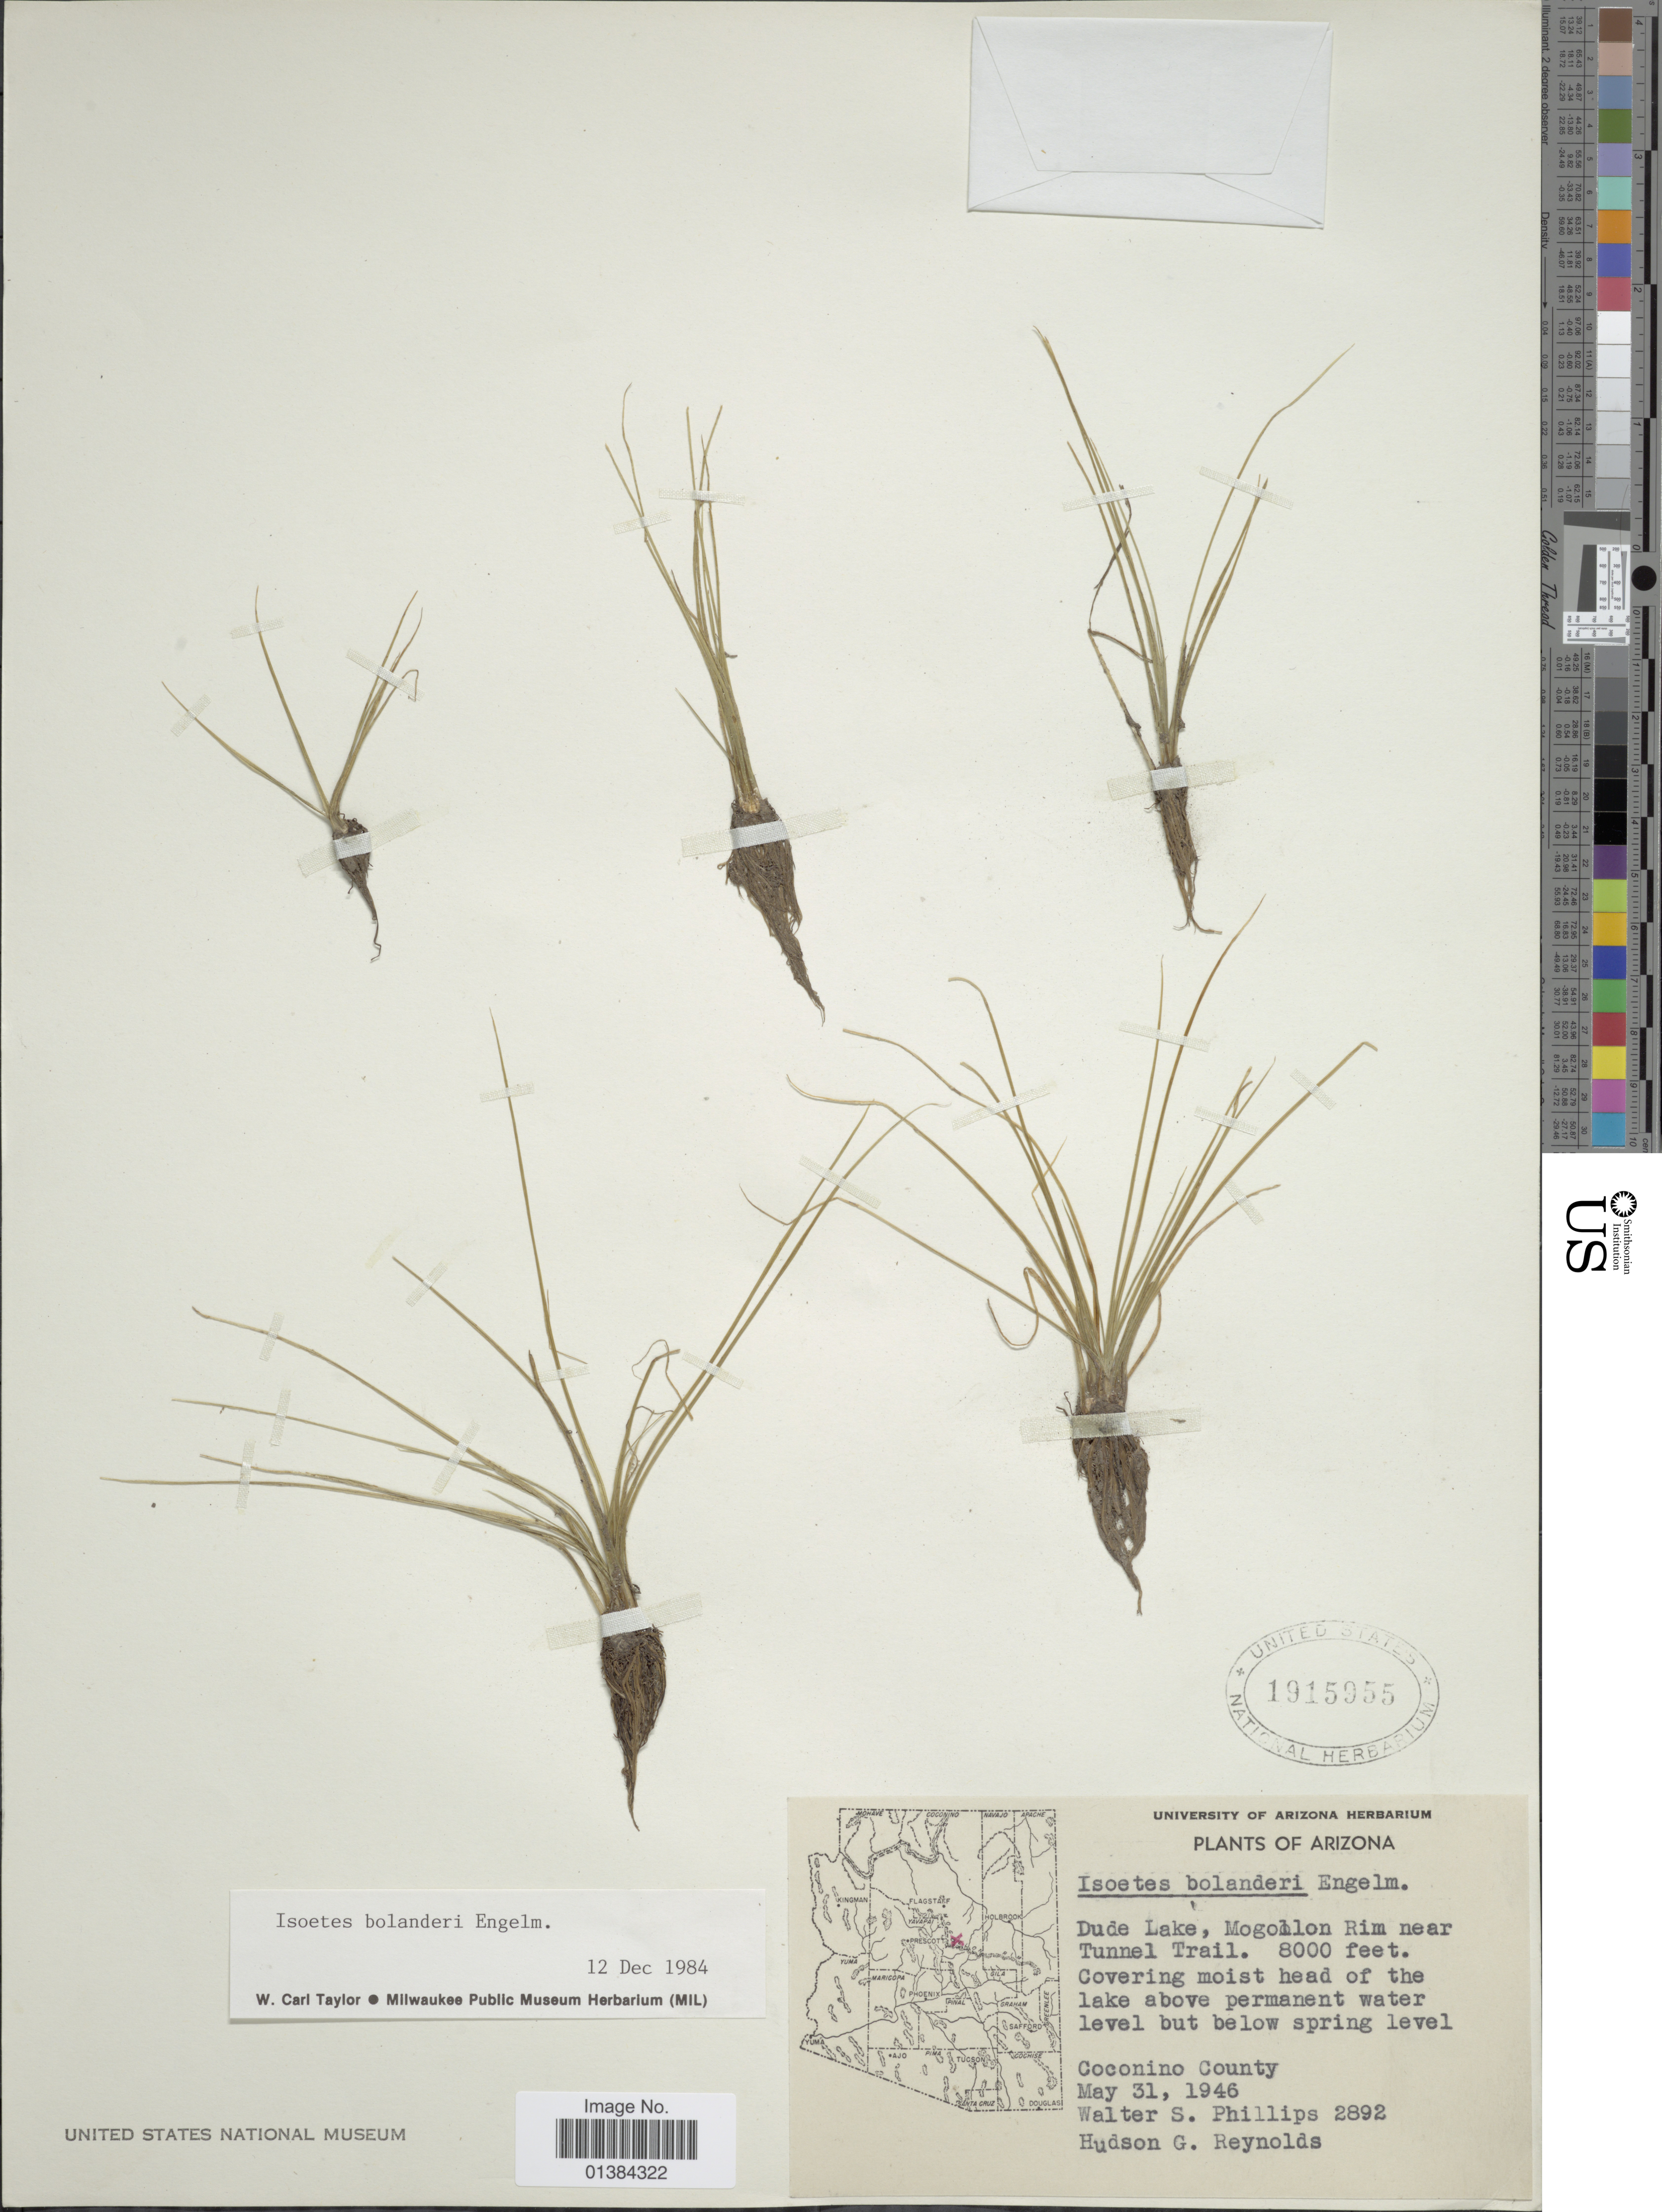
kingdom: Plantae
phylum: Tracheophyta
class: Lycopodiopsida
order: Isoetales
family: Isoetaceae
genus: Isoetes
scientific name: Isoetes bolanderi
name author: Engelm.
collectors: W. S. Phillips & H. Reynolds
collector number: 2892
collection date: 1946-05-31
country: United States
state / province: Arizona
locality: Dude Lake, Mogollon Rim near Tunnel Trail. Coconino County.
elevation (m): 2438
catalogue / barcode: US 1915955